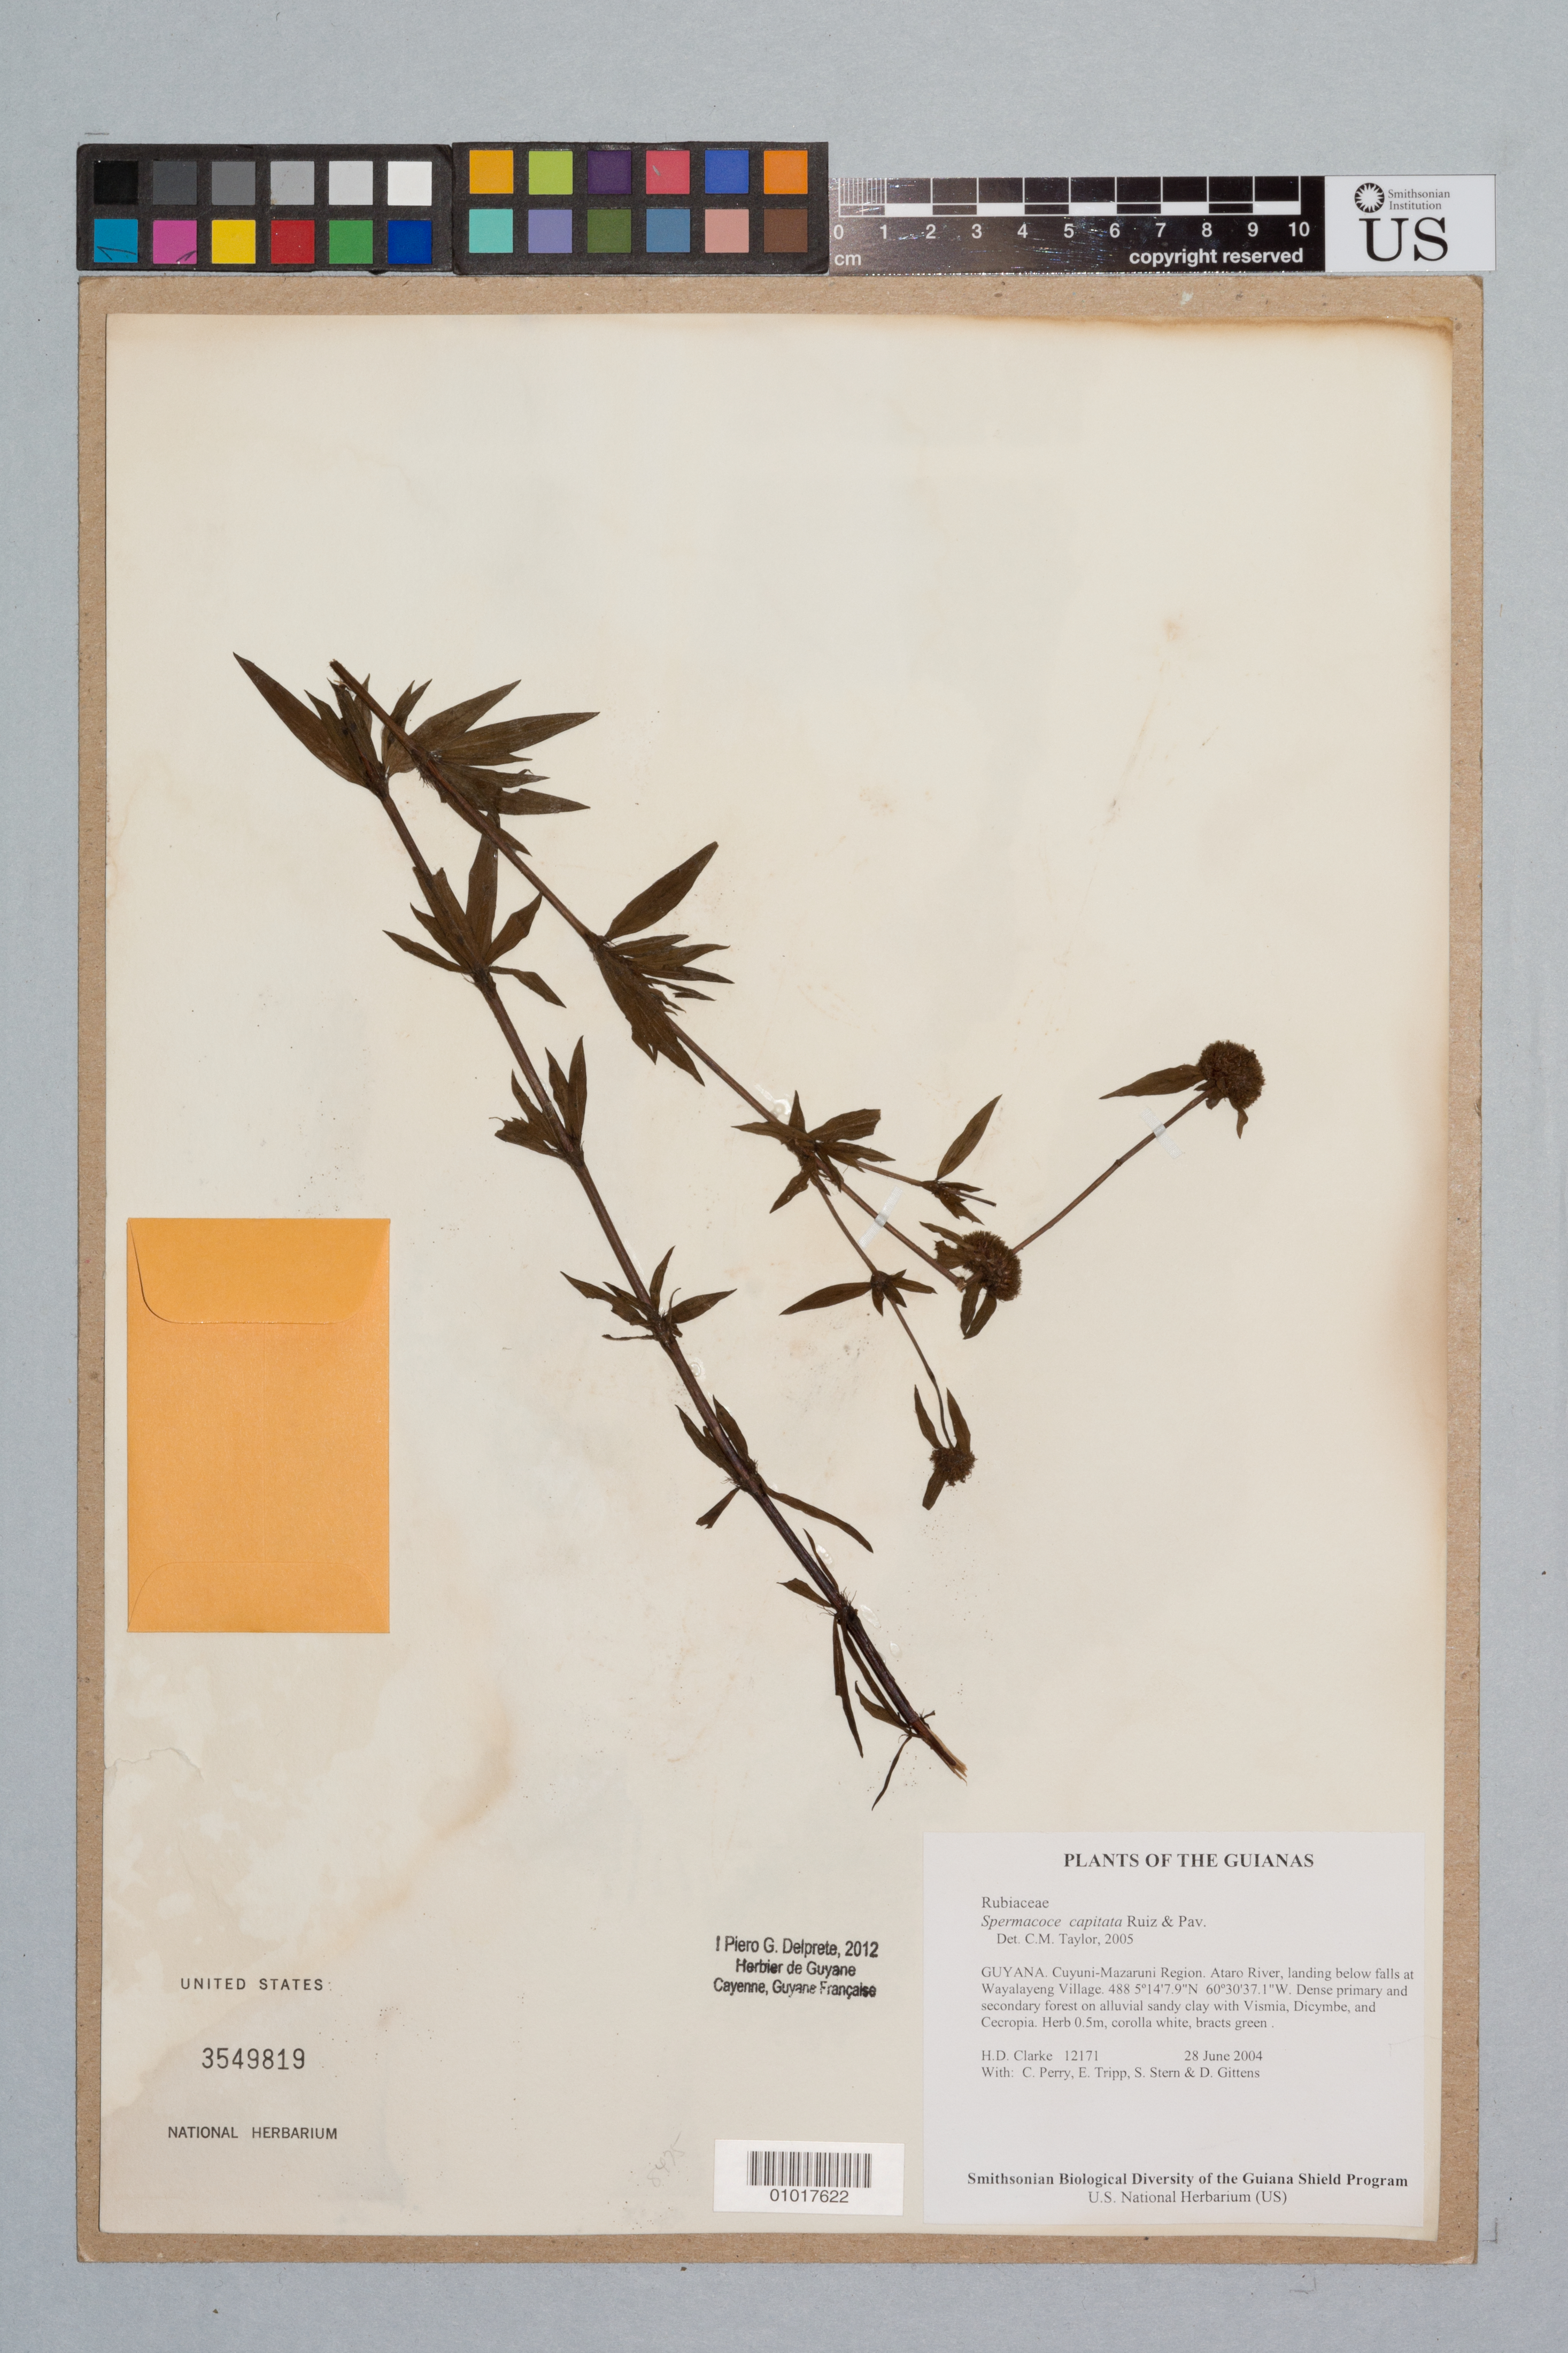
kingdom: Plantae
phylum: Tracheophyta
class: Magnoliopsida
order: Gentianales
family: Rubiaceae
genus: Spermacoce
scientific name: Spermacoce capitata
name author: Ruiz & Pav.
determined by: Delprete, P. G., Herb. de Guyane Cay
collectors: H. D. Clarke, C. Perry, E. Tripp, S. R. Stern & D. Gittens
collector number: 12171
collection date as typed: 28 June 2004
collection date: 2004-06-28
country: Guyana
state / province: Cuyuni-Mazaruni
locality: Ataro River, landing below falls at Wayalayeng Village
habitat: Dense primary and secondary forest on alluvial sandy clay with Vismia, Dicymbe, and Cecropia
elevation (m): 488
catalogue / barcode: US 3549819